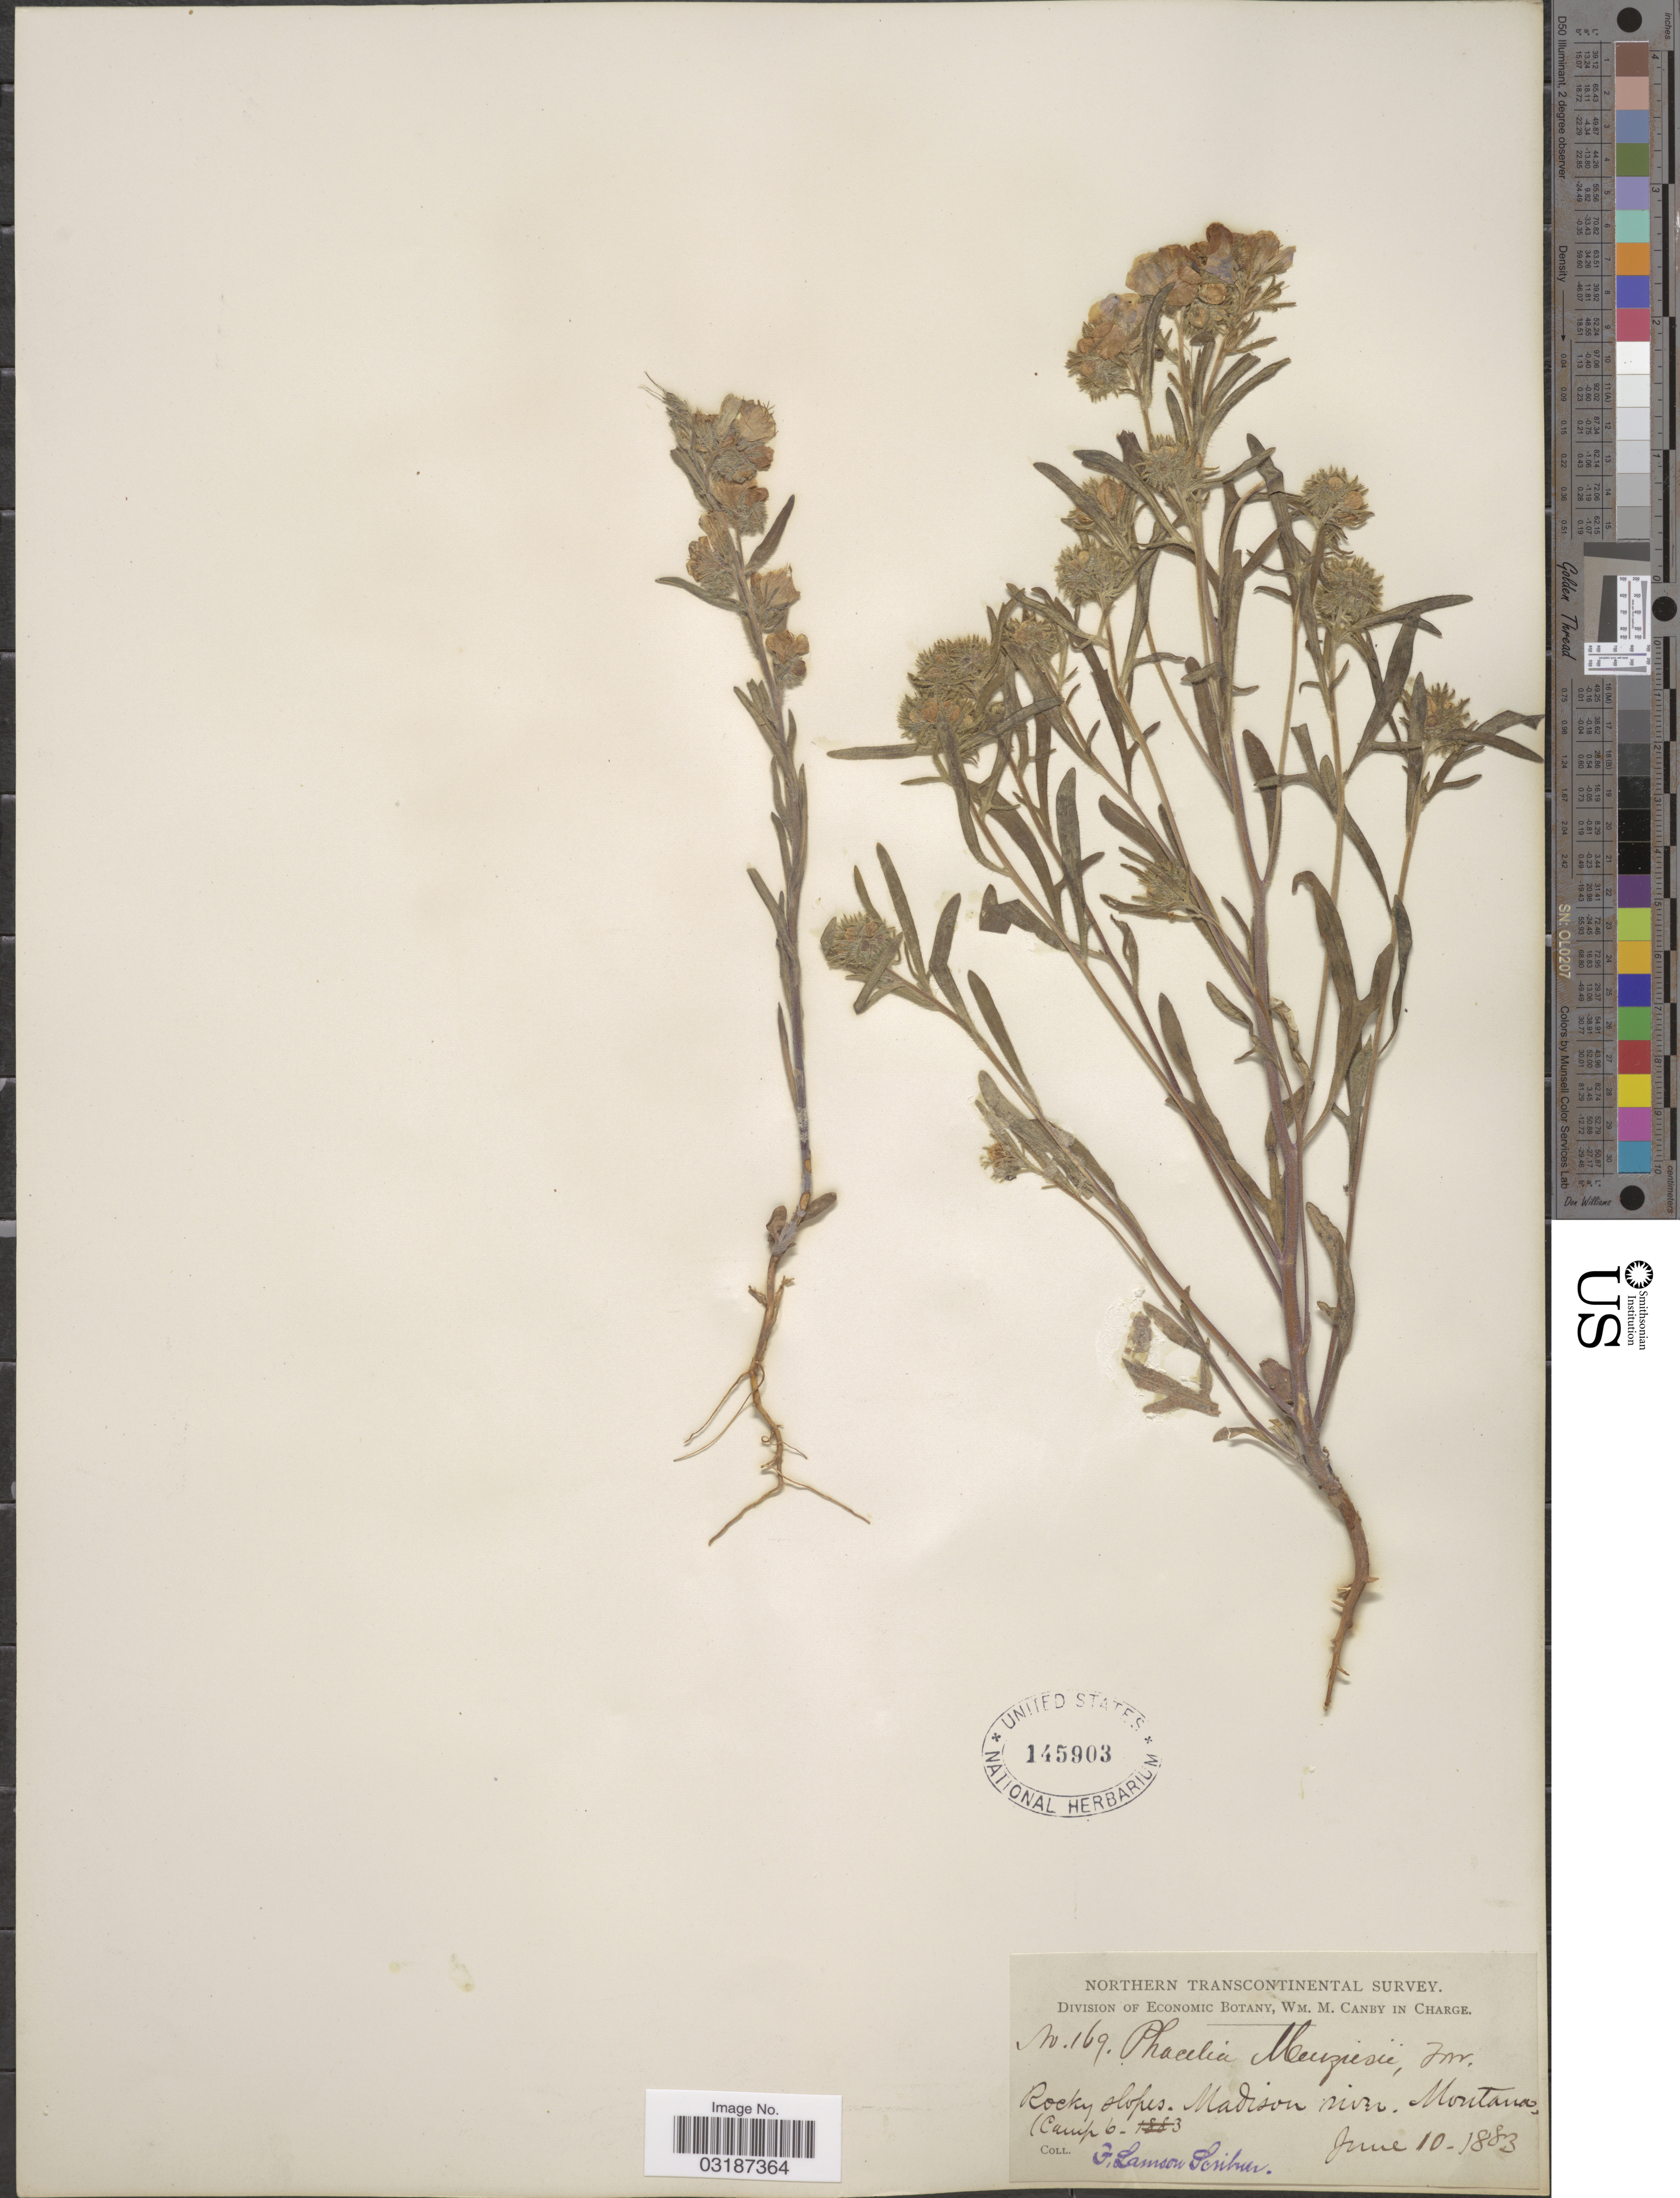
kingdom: Plantae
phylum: Tracheophyta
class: Magnoliopsida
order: Boraginales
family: Hydrophyllaceae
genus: Phacelia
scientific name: Phacelia linearis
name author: (Pursh) Holz.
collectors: F. L. Scribner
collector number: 169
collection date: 1883-06-10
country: United States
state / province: Montana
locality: Northern Transcontinental. Rocky slopes. Madison river. (Camp 6-).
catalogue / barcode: US 145903